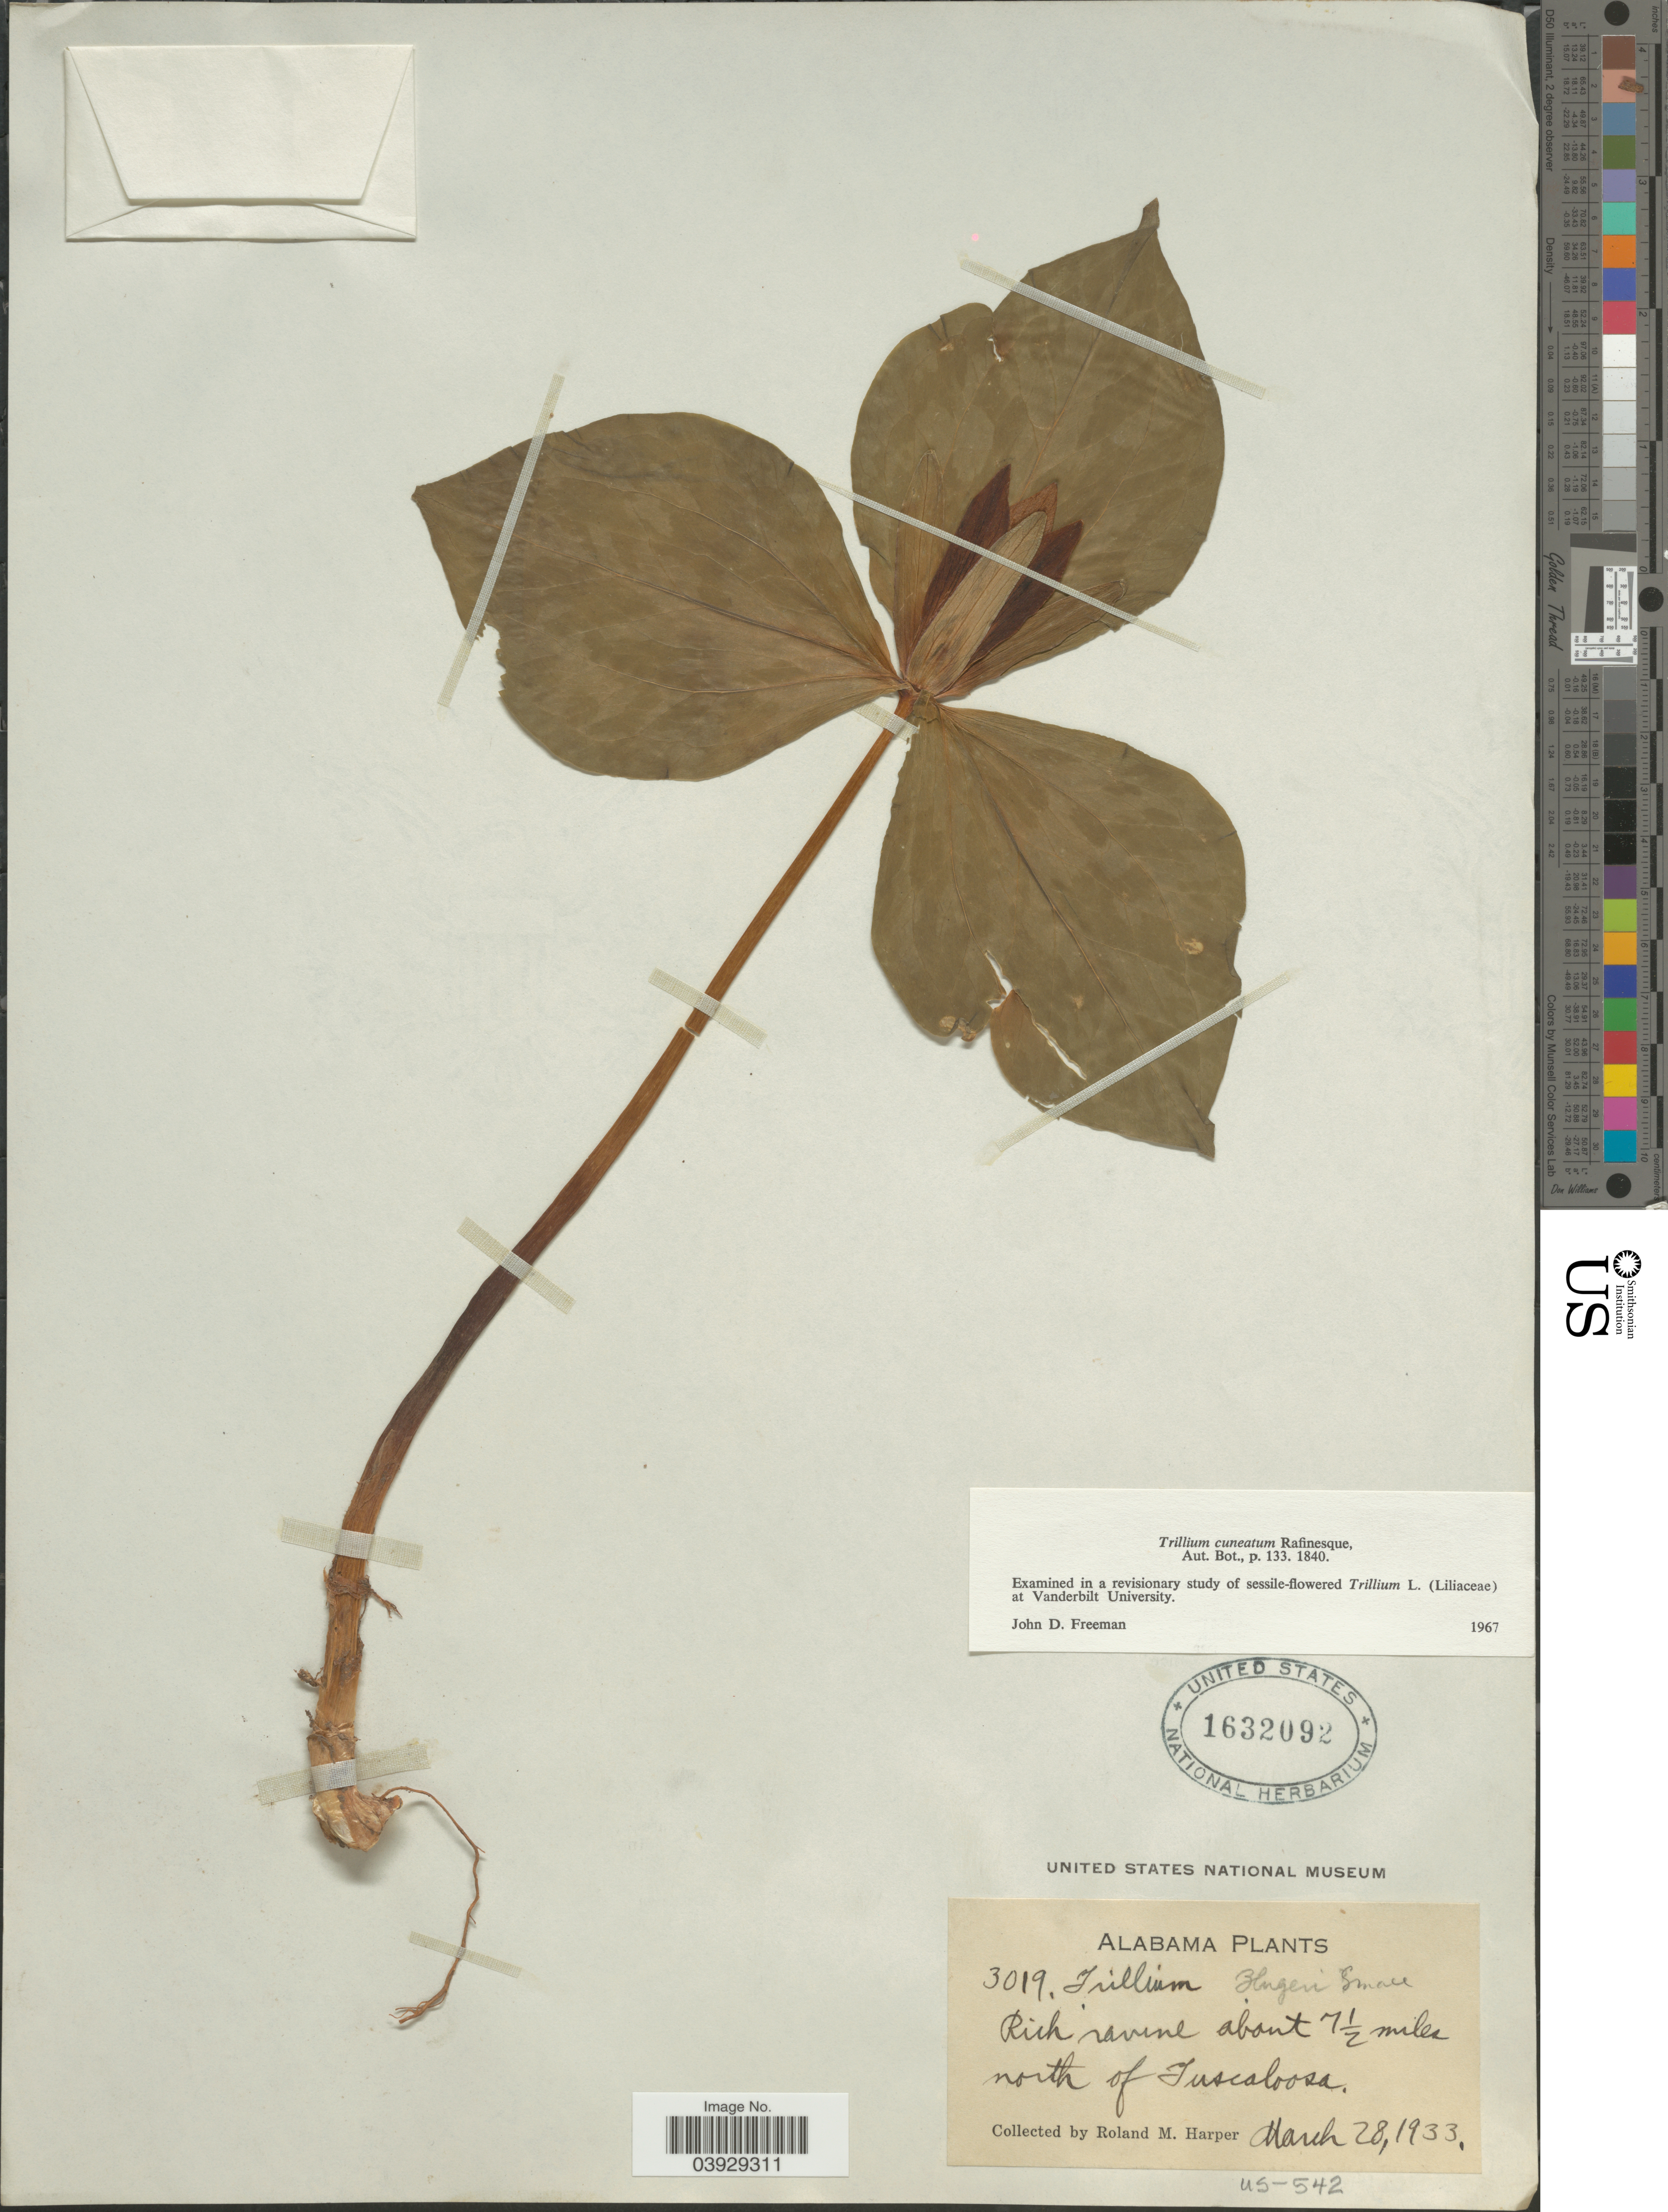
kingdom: Plantae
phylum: Tracheophyta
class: Liliopsida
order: Liliales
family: Melanthiaceae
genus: Trillium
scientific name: Trillium cuneatum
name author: Raf.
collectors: R. M. Harper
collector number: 3019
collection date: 1933-03-28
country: United States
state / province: Alabama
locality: Rich ravine about 7½ miles north of Tuscaloosa.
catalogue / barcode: US 1632092